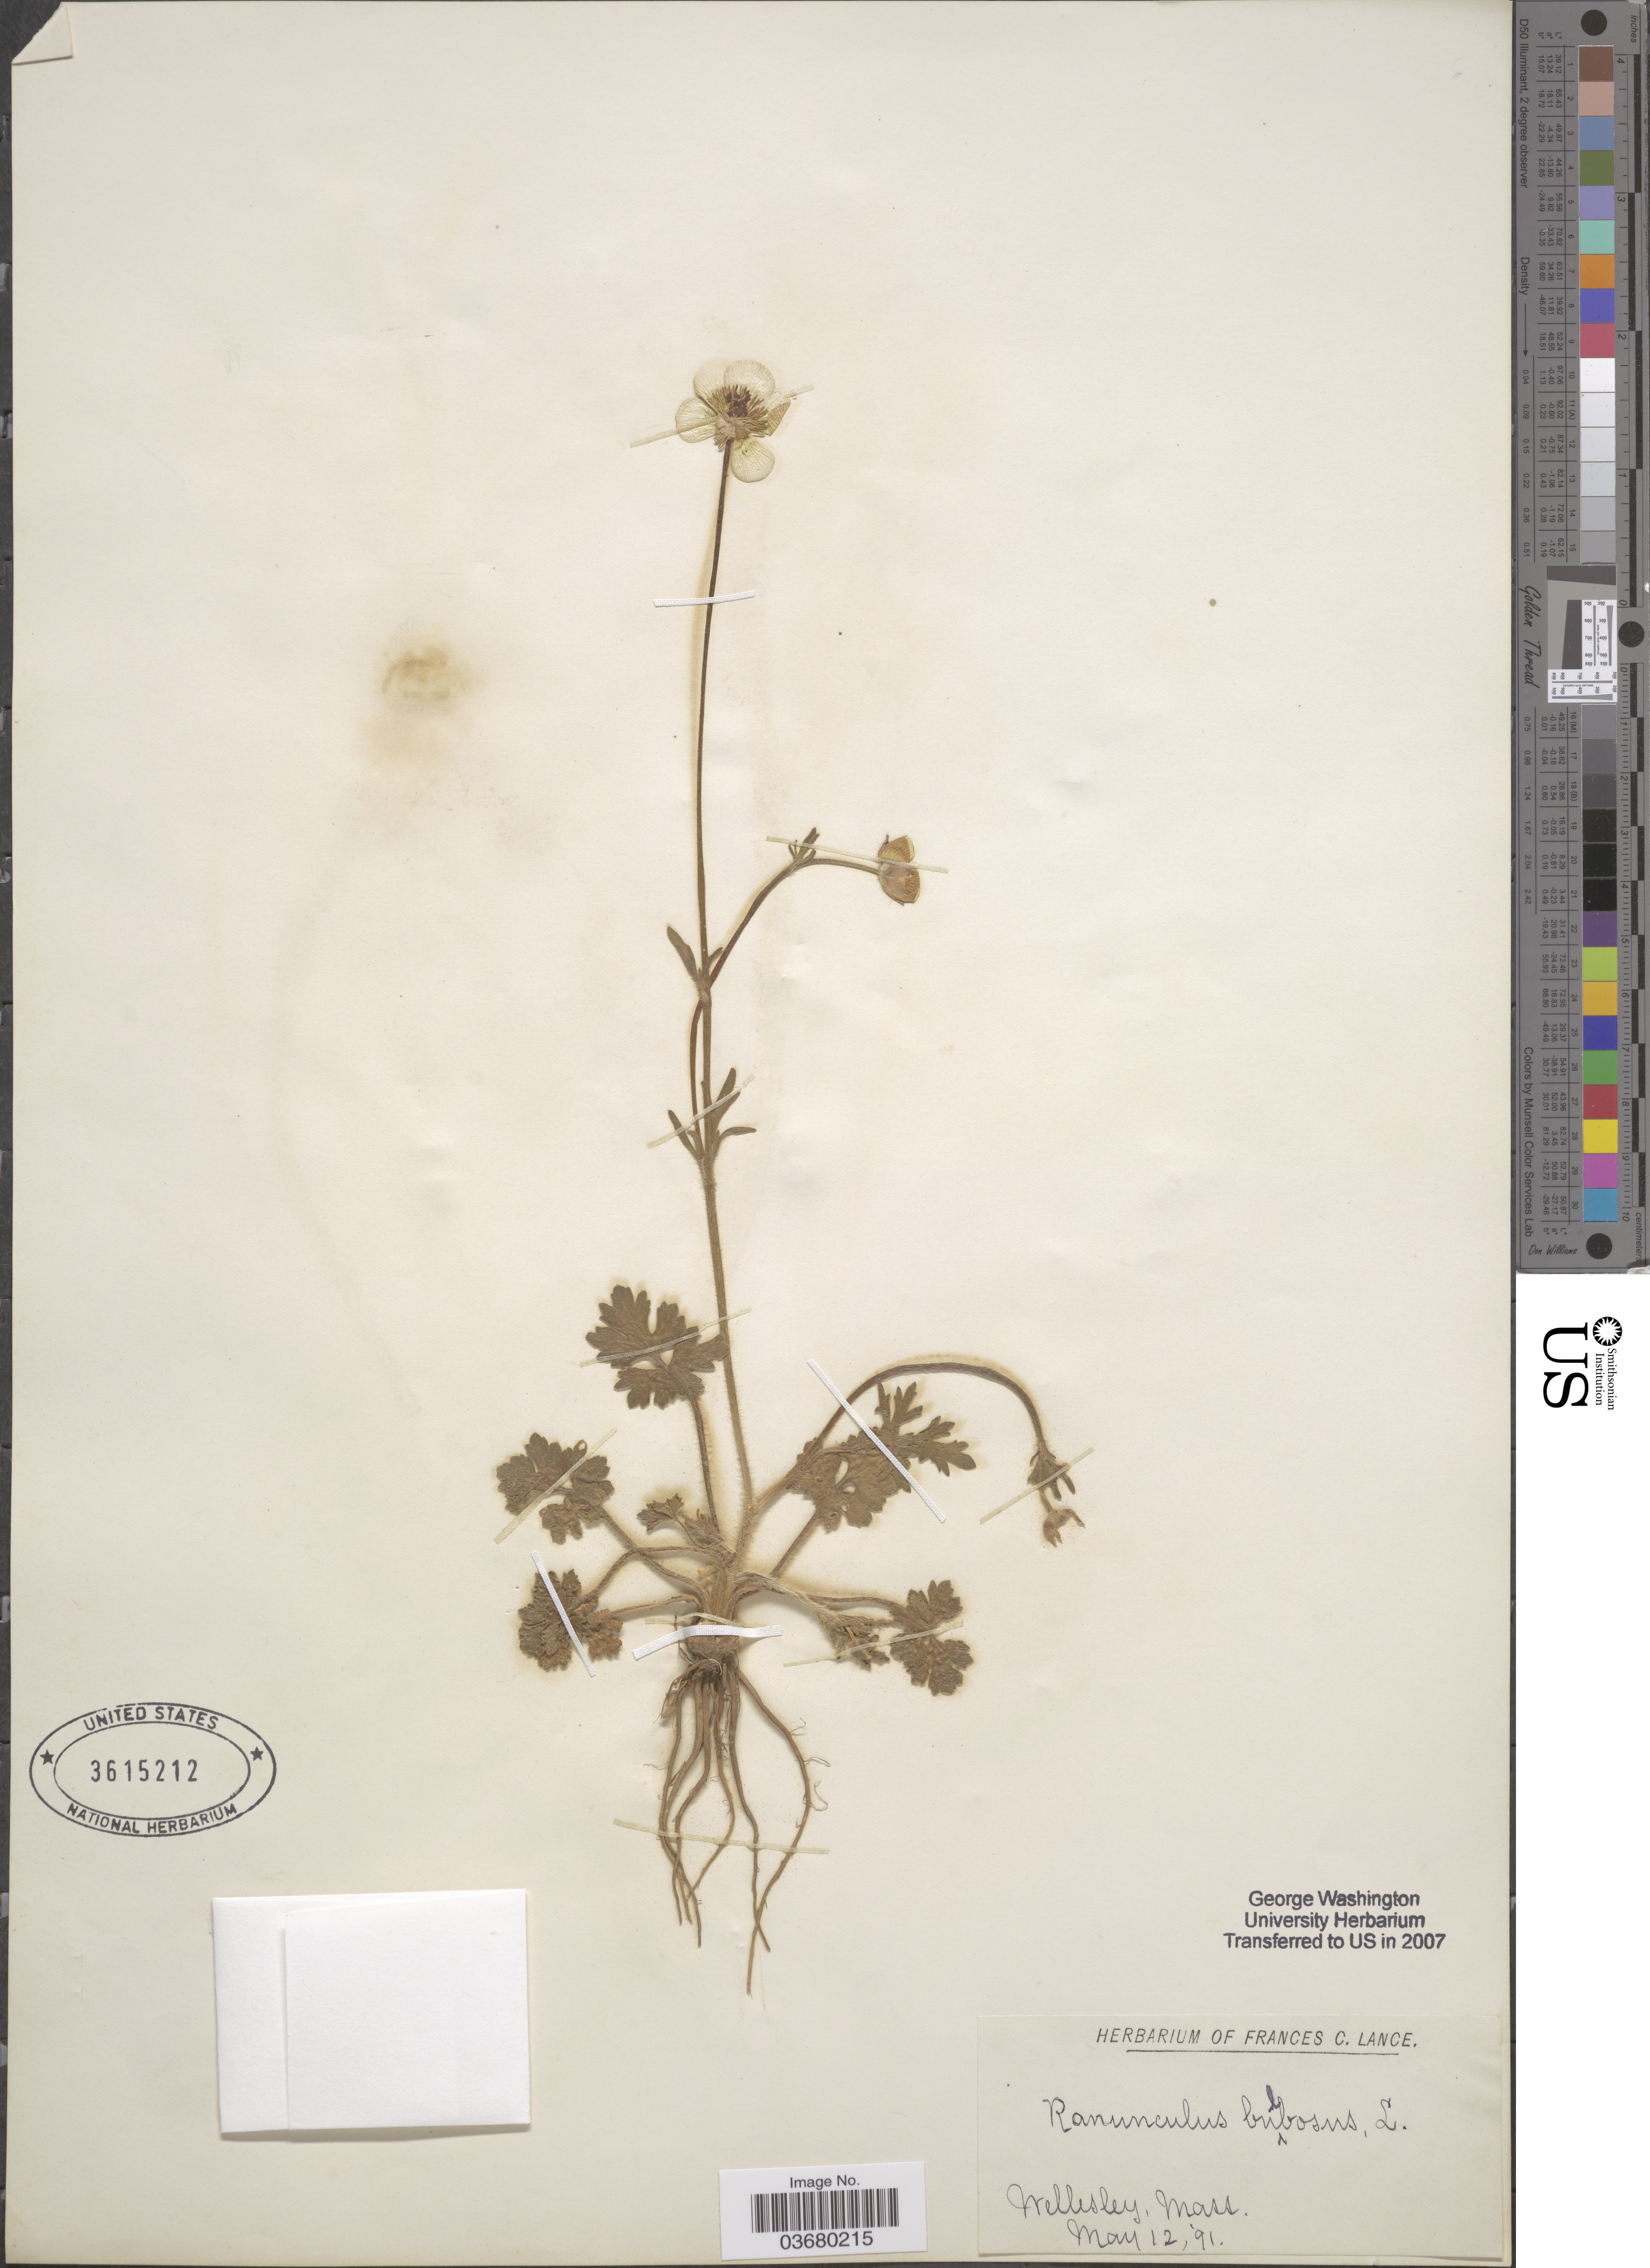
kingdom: Plantae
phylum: Tracheophyta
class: Magnoliopsida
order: Ranunculales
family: Ranunculaceae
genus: Ranunculus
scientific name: Ranunculus bulbosus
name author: L.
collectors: ex herb. Frances C. Lance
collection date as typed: Transcribed d/m/y: 12/5/91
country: United States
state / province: Massachusetts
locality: Wellesley.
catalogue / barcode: US 3615212